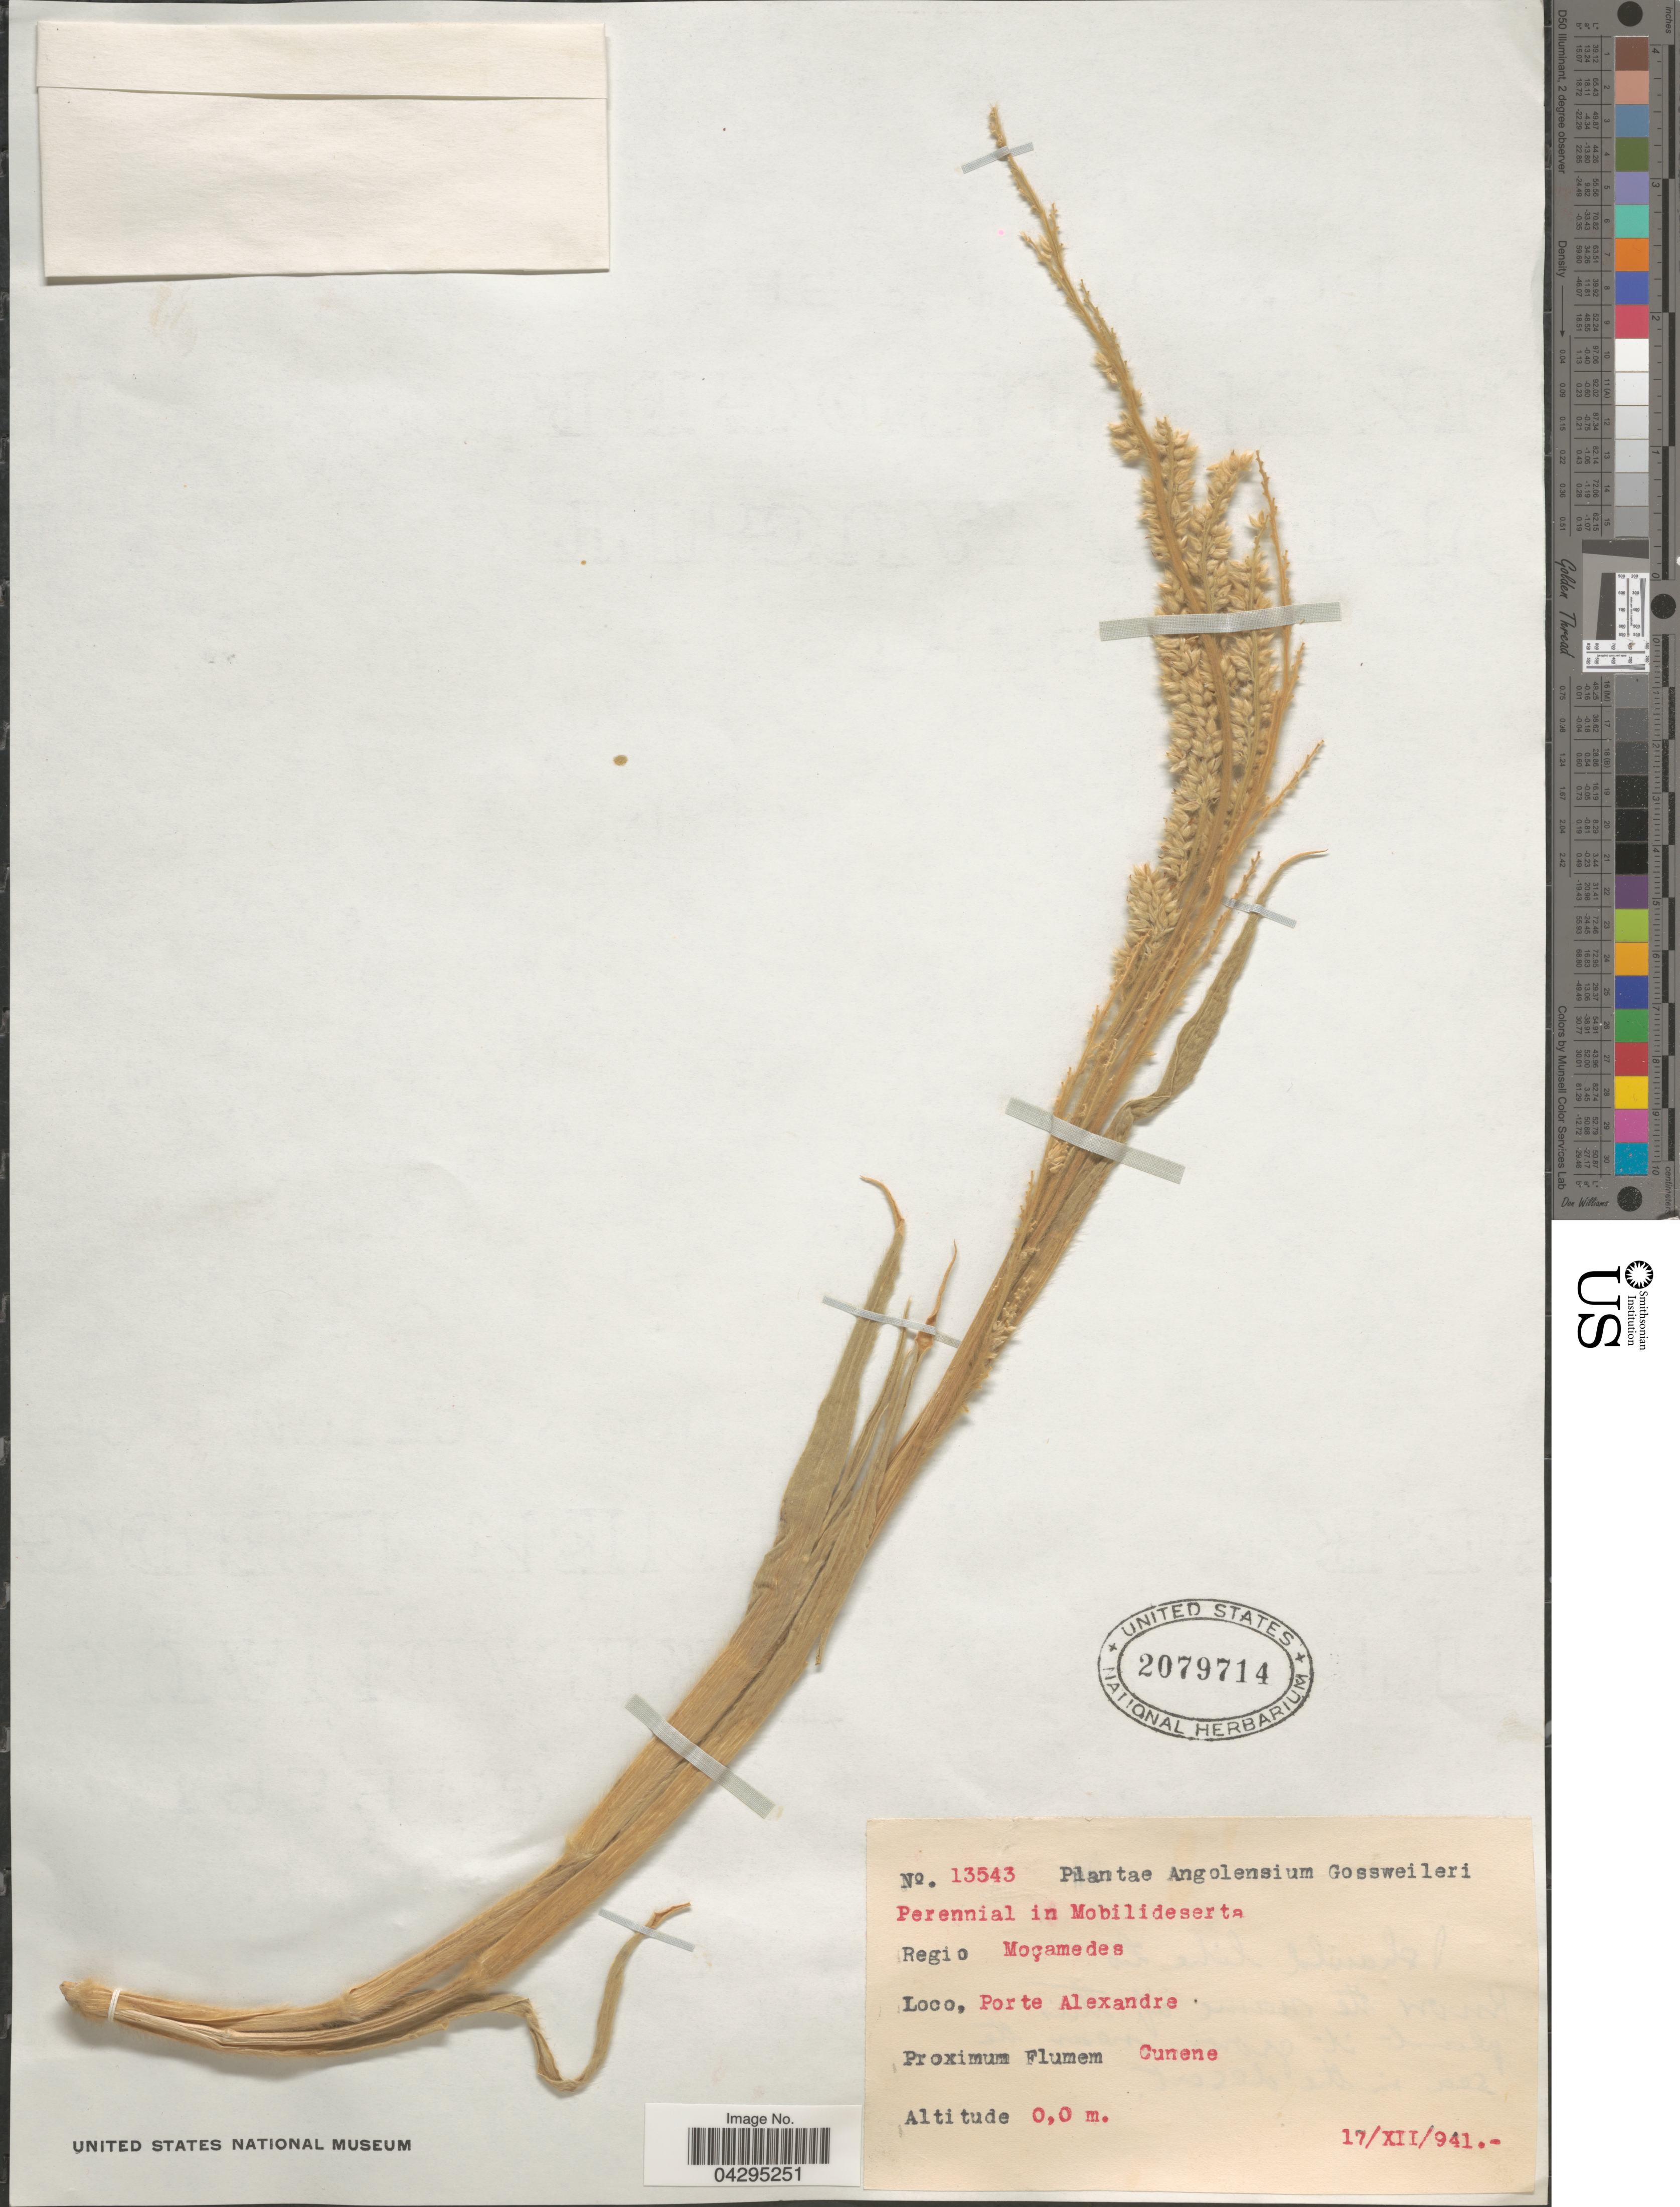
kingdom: Plantae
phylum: Tracheophyta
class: Liliopsida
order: Poales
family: Poaceae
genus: Urochloa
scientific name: Urochloa sp.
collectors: -. Gossweiler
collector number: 13543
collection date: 1941-12-17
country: Angola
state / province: Cunene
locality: Angolensium. Regio Moçamedes. Porto Alexandre. Proximum Flumen Cunene.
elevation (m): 0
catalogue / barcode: US 2079714